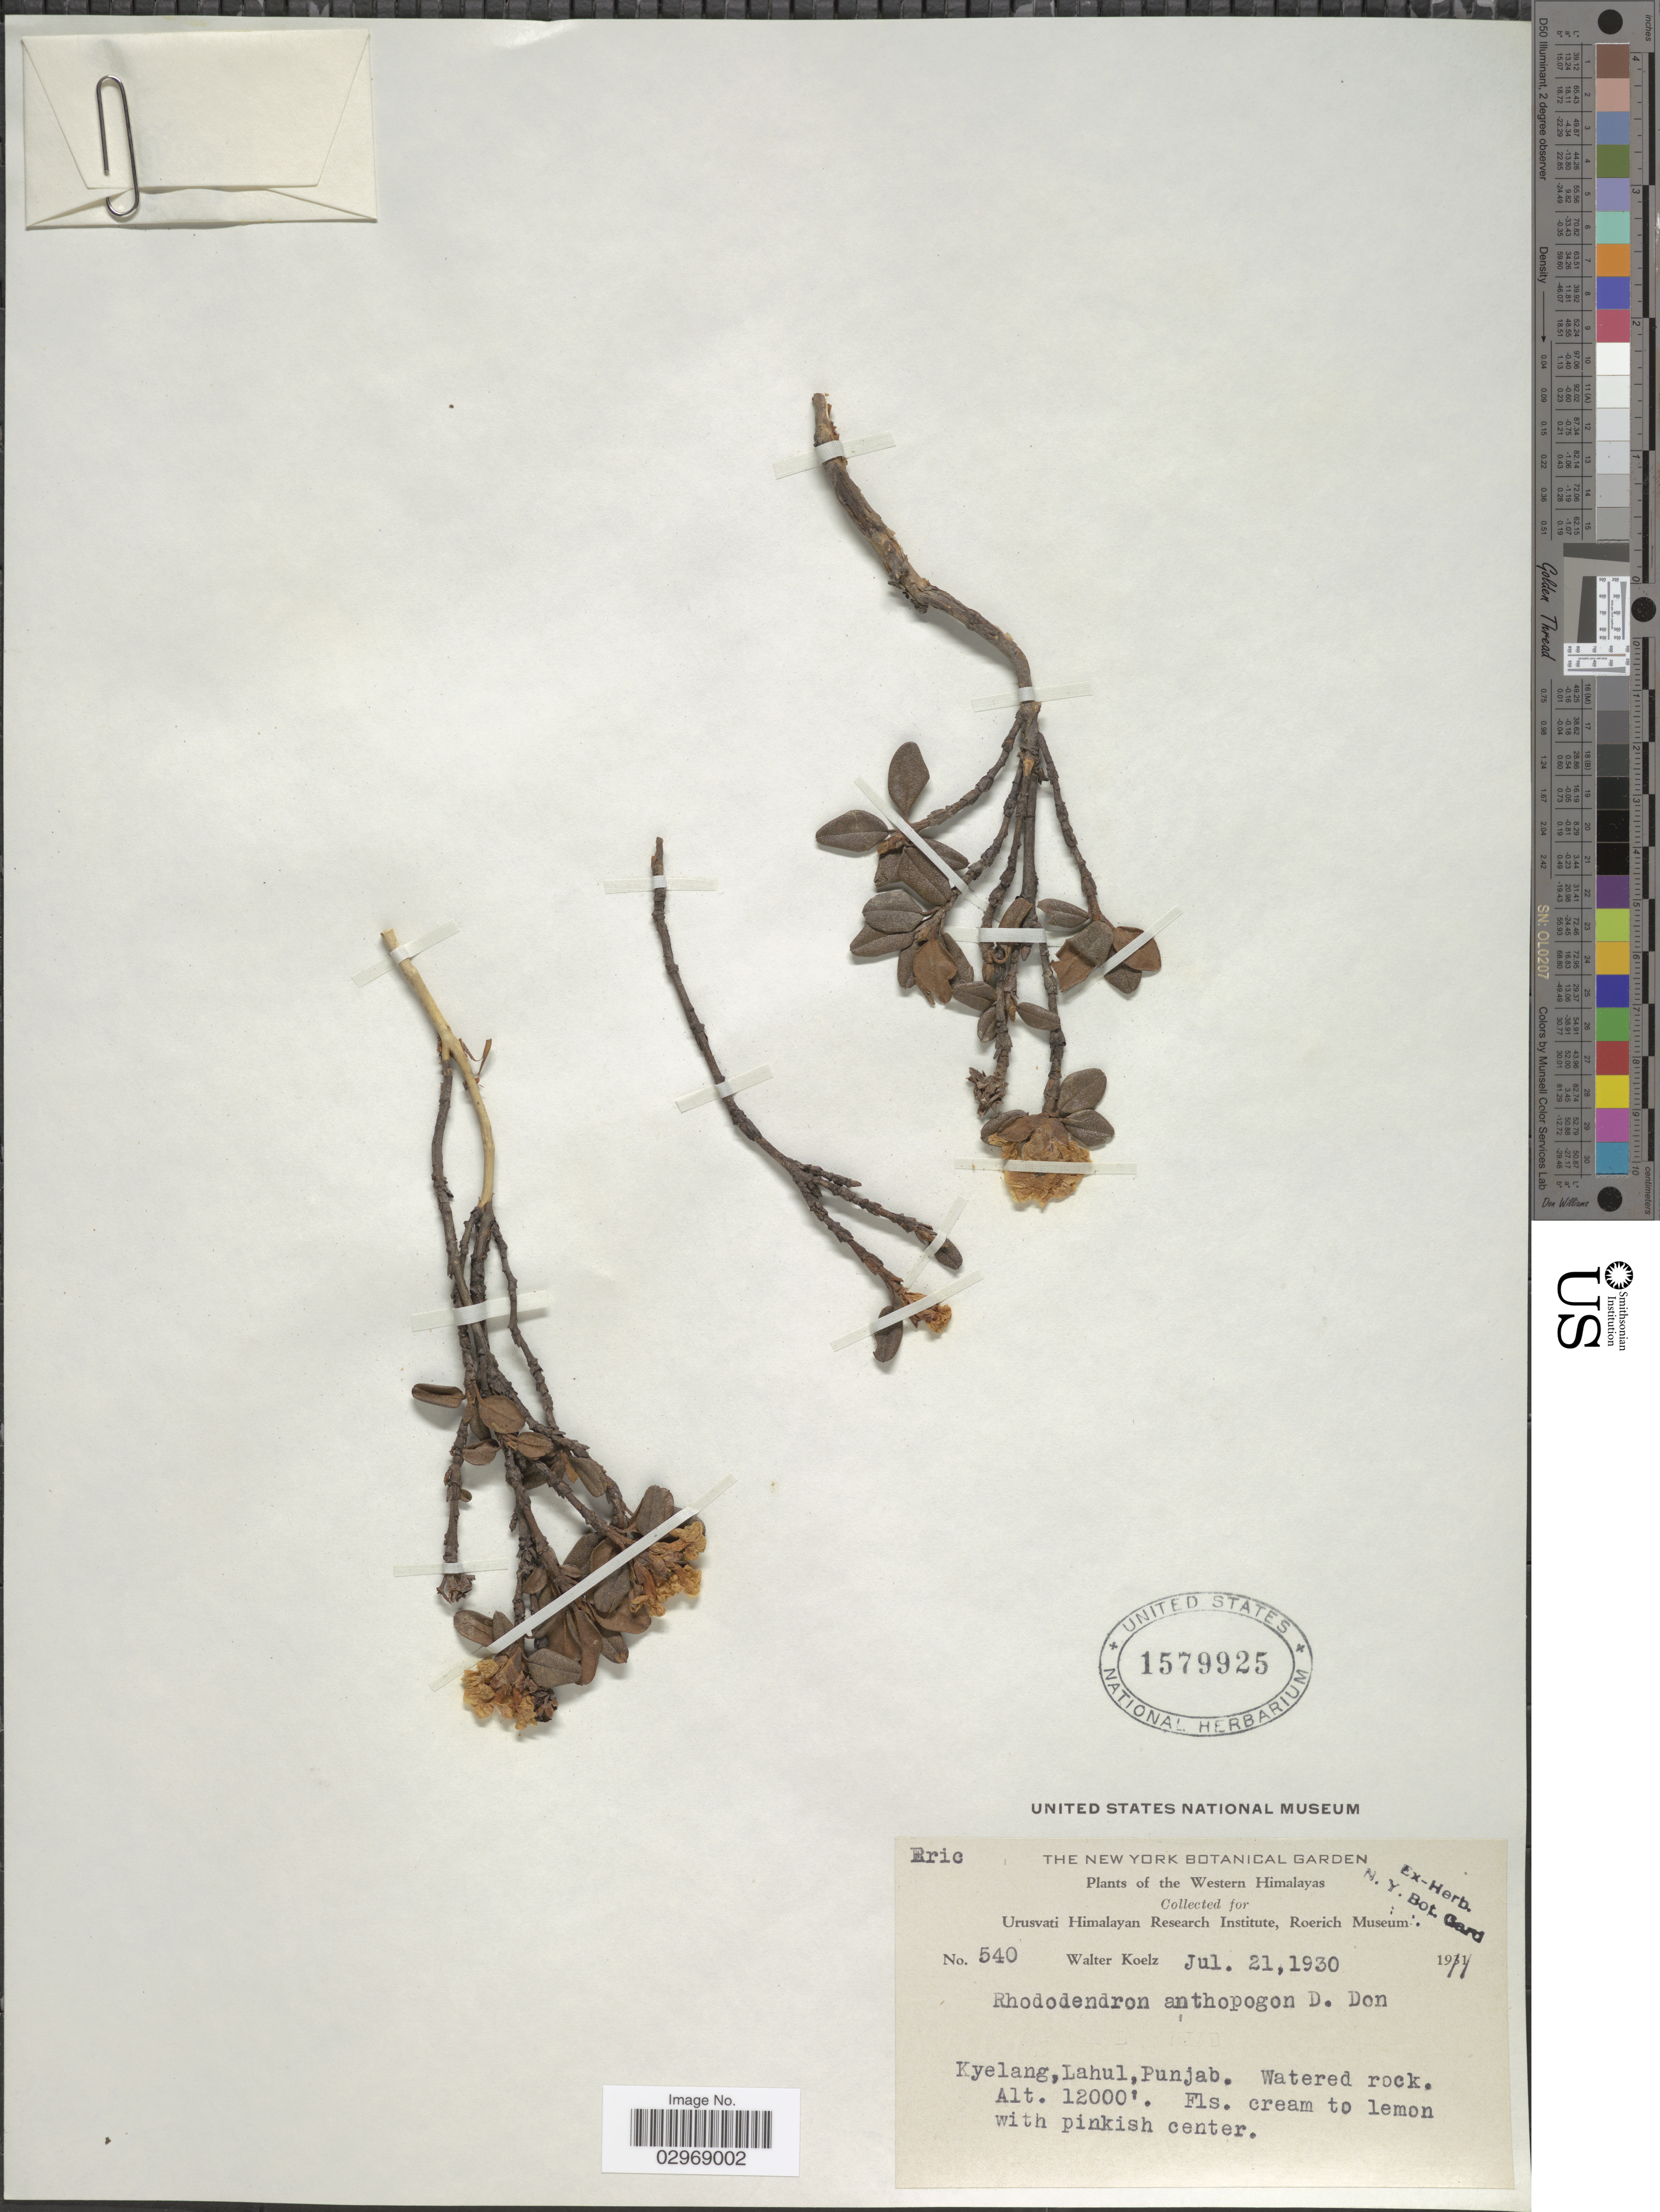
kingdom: Plantae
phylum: Tracheophyta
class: Magnoliopsida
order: Ericales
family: Ericaceae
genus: Rhododendron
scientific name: Rhododendron anthopogon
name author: D. Don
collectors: W. N. Koelz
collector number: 540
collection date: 1930-07-21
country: India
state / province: Himachal Pradesh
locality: Western Himalayas. Kyelang, Lahul. Watered rock.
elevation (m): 3658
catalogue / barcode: US 1579925